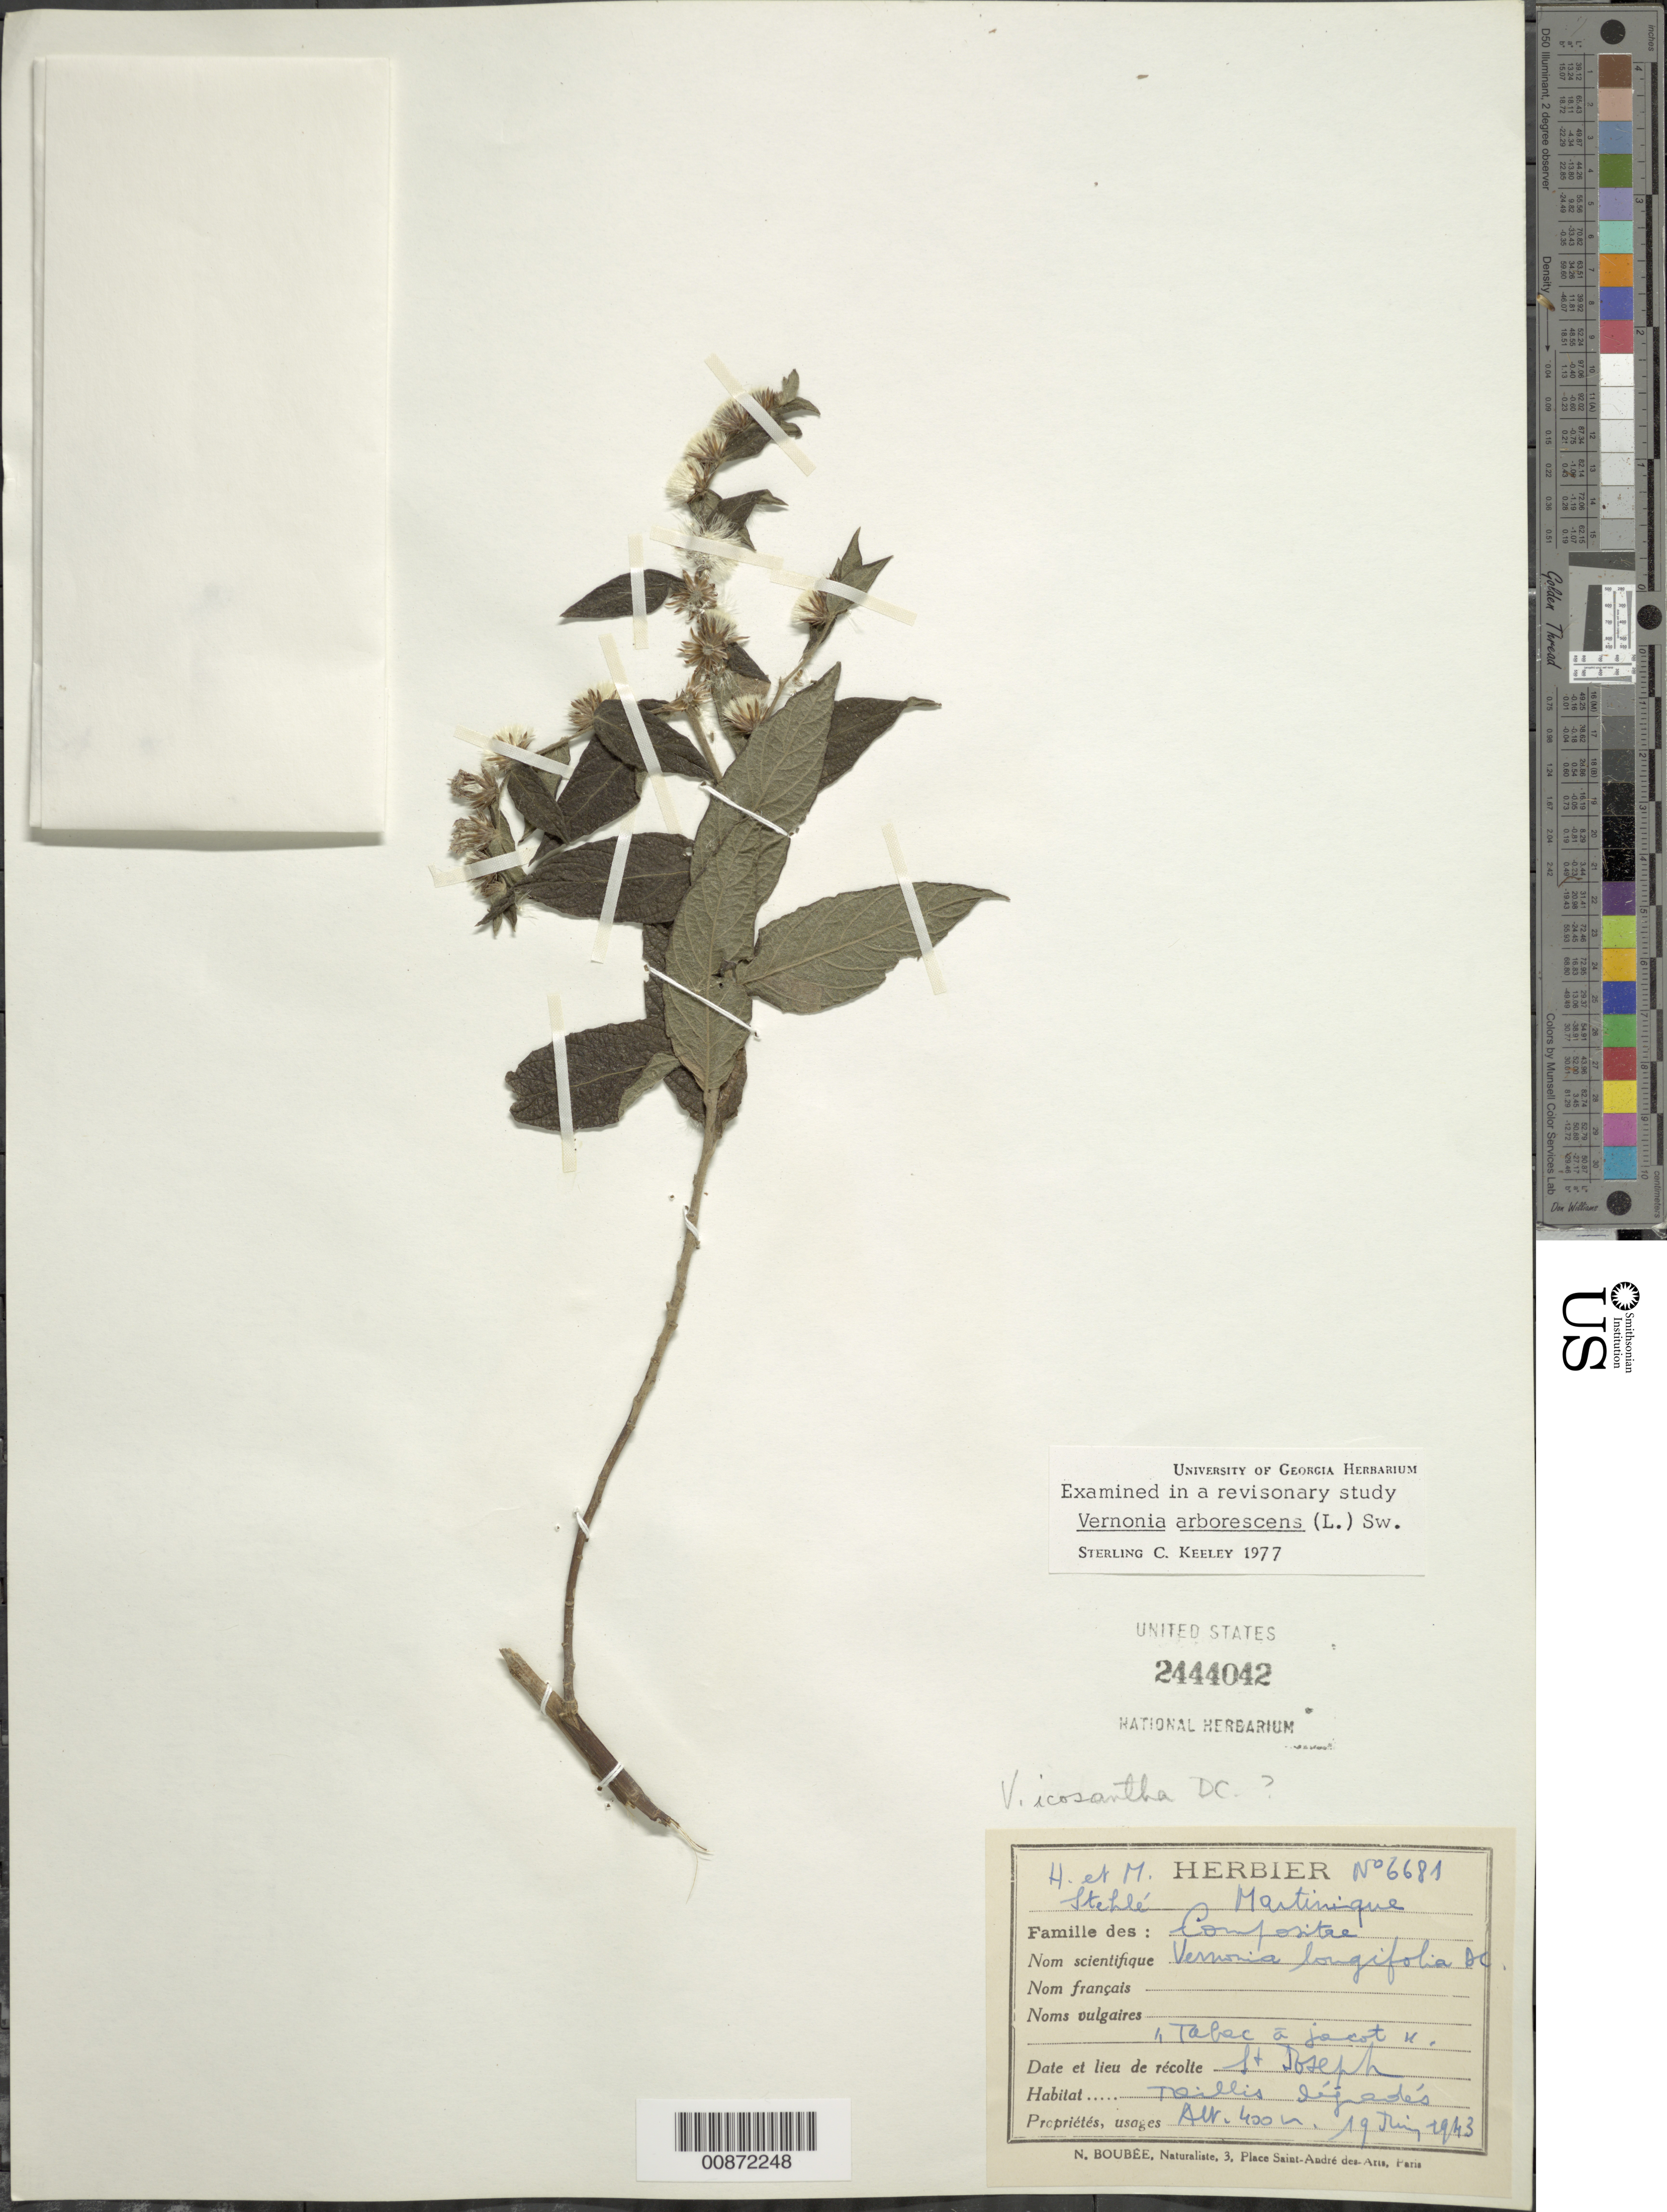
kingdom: Plantae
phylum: Tracheophyta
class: Magnoliopsida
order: Asterales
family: Asteraceae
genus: Vernonia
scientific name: Vernonia arborescens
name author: (L.) Sw.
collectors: H. Stehlé & M. Stehlé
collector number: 6681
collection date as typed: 19 Jun 1943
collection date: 1943-06-19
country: Martinique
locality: St. Joseph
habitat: Taillis dégradés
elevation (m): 400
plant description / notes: Common name: Tabecà jacot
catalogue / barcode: US 2444042